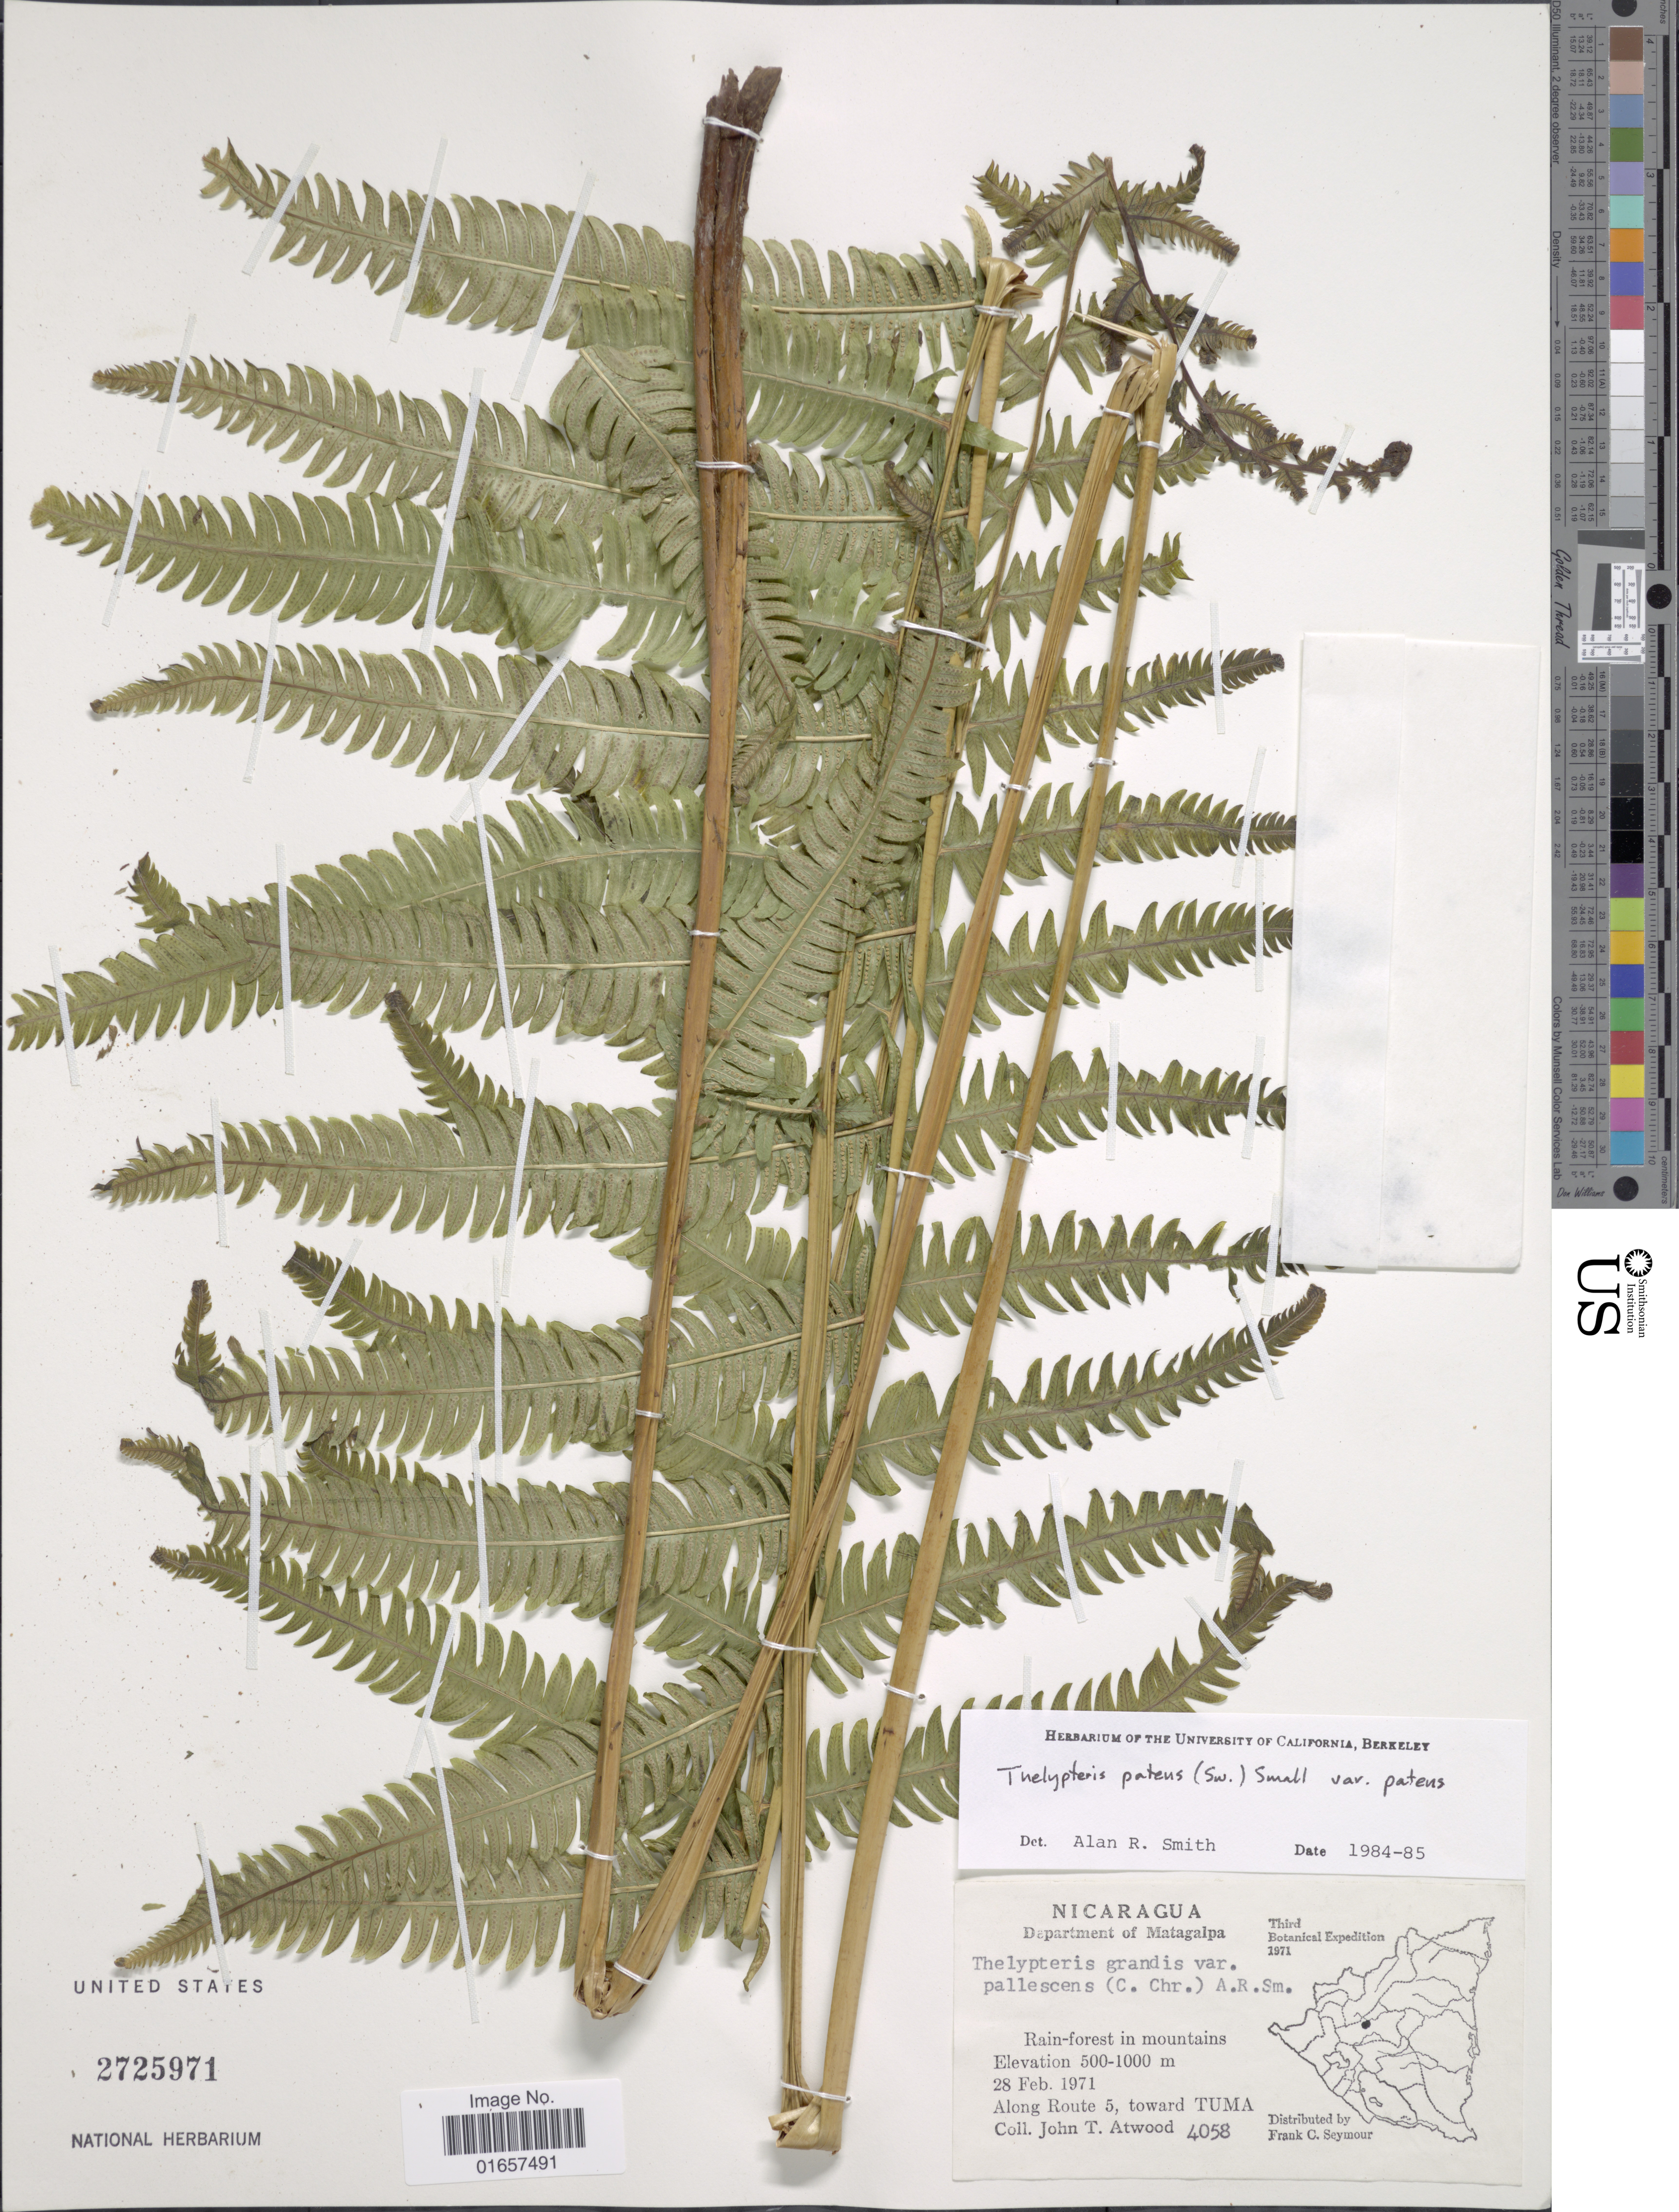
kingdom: Plantae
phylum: Tracheophyta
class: Polypodiopsida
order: Polypodiales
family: Thelypteridaceae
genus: Christella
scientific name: Christella patens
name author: (Sw.) Holttum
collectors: J. T. Atwood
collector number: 4058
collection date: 1971-02-28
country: Nicaragua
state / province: Matagalpa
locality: Nicaragua, Department of Matagalpa, along route 5, toward TUMA.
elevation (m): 500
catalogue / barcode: US 2725971